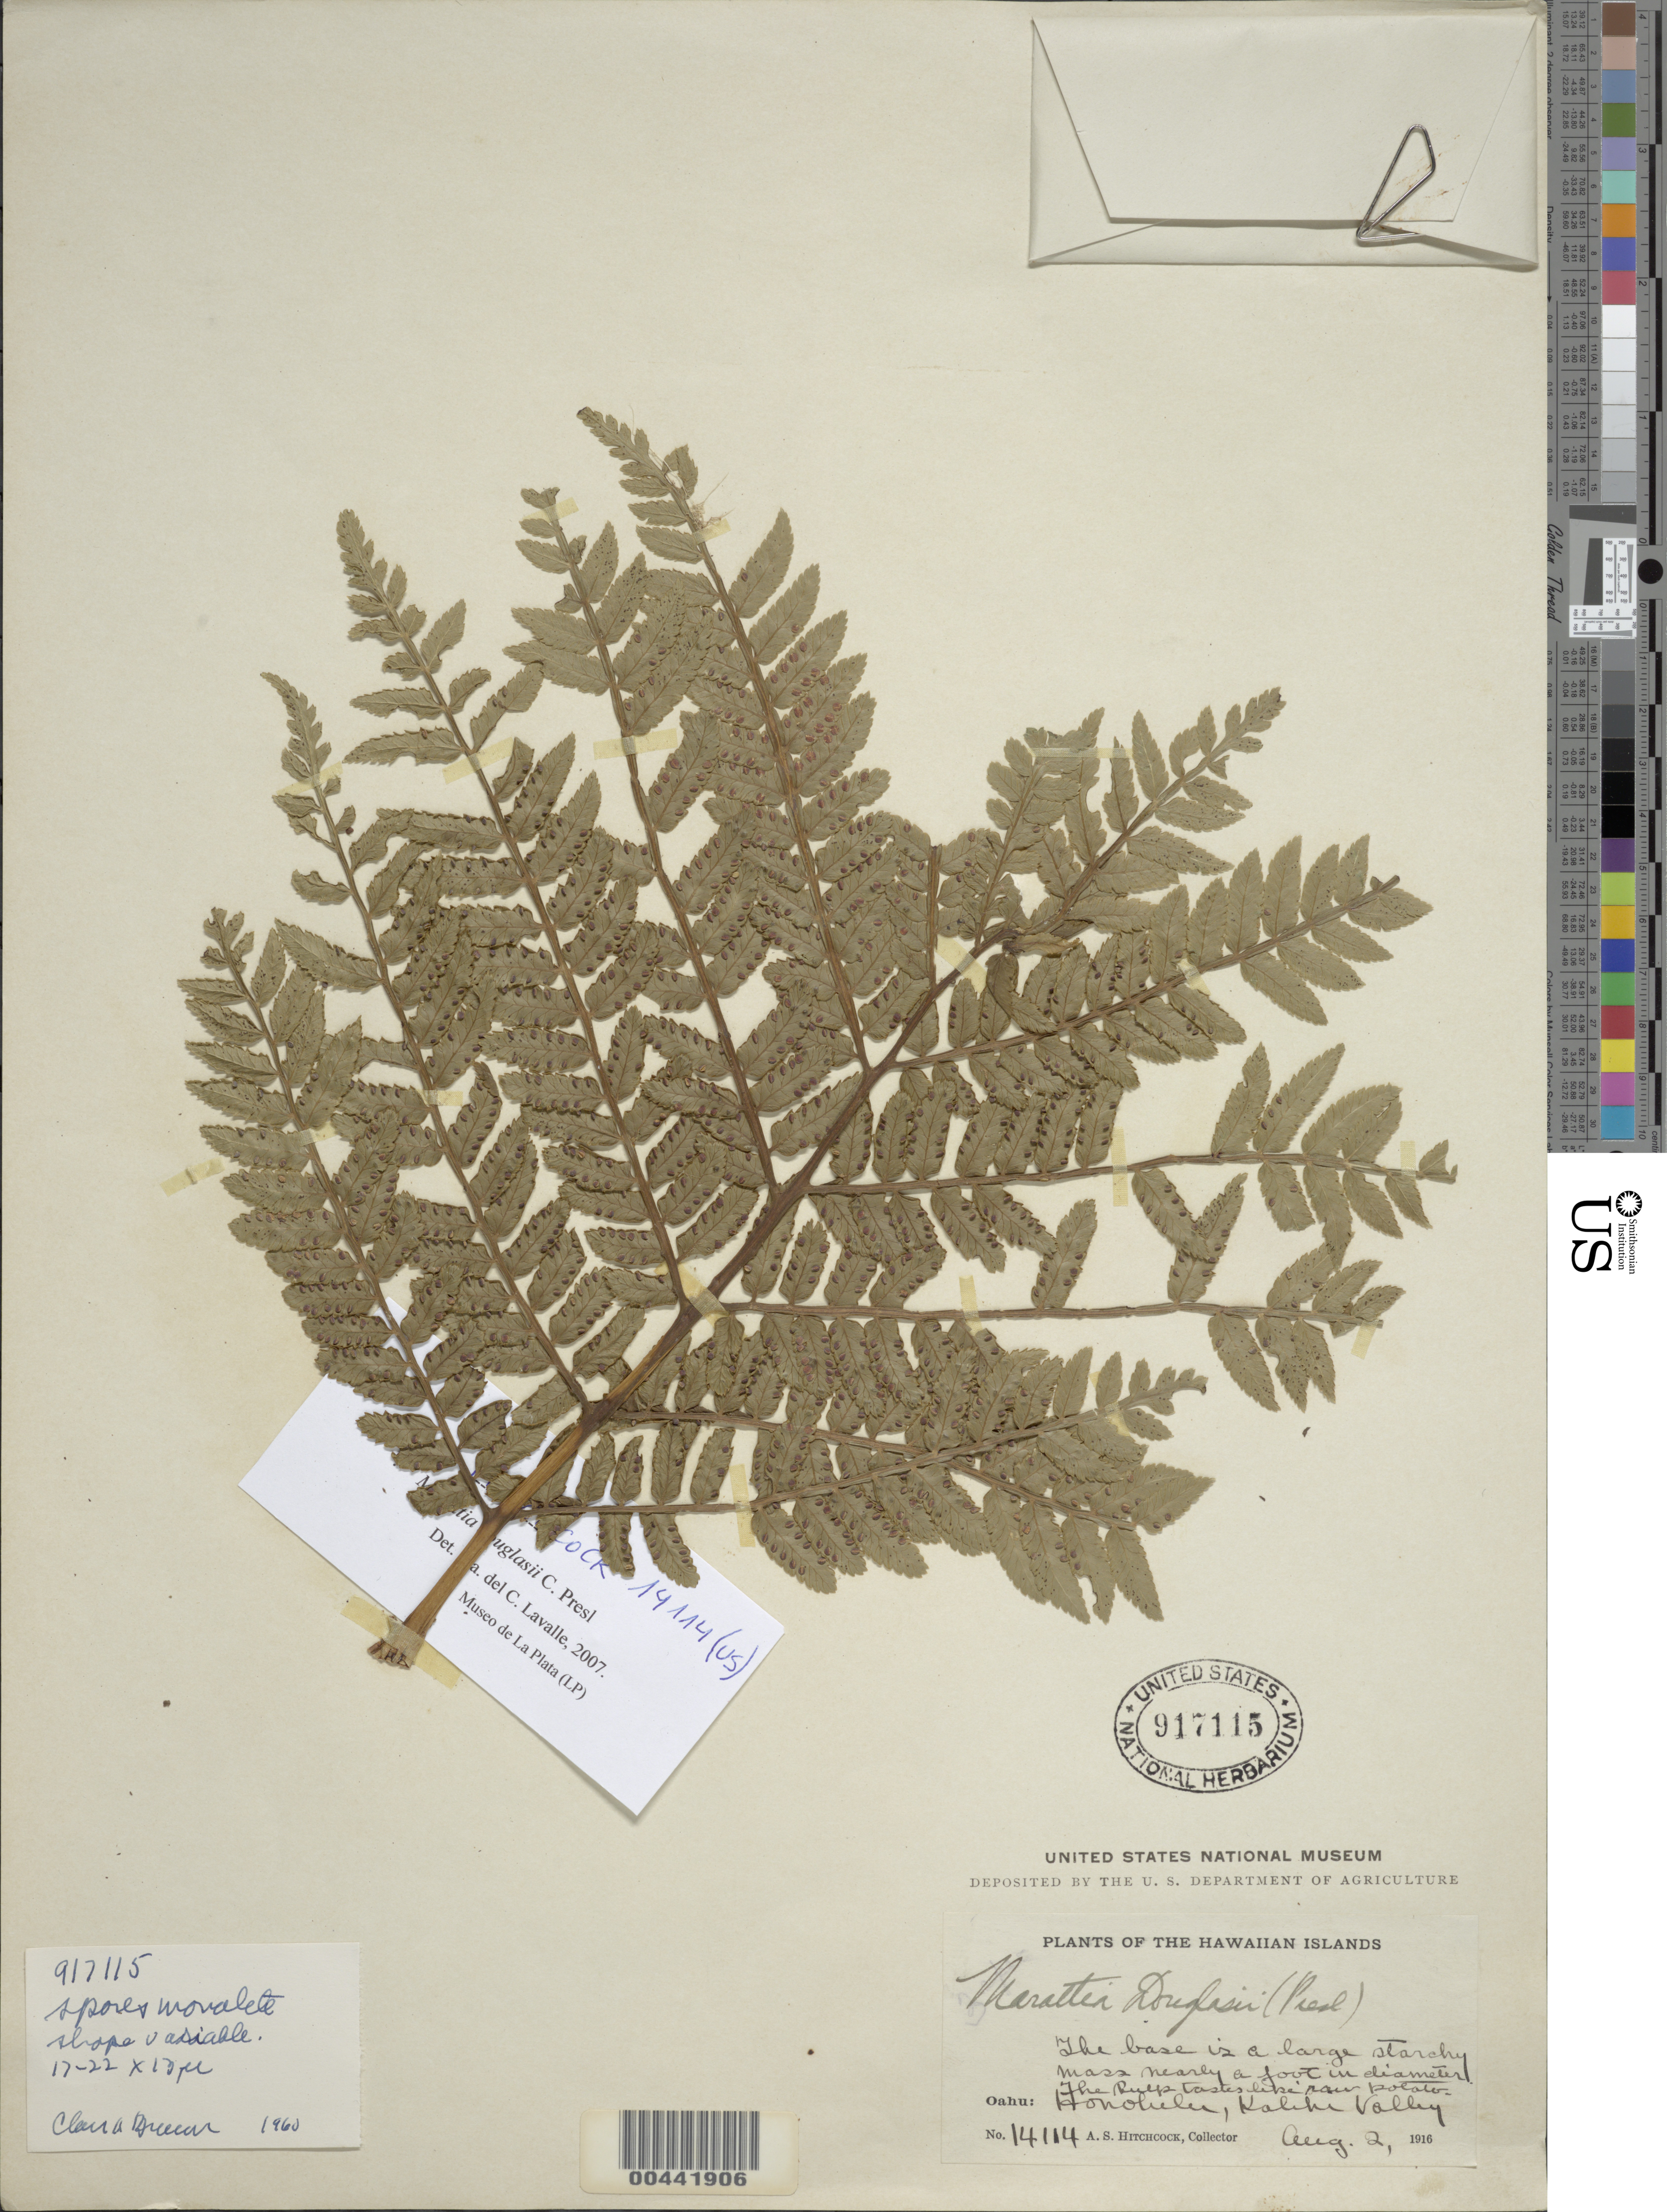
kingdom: Plantae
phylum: Tracheophyta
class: Polypodiopsida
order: Marattiales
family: Marattiaceae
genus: Marattia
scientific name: Marattia douglasii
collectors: A. S. Hitchcock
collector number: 14114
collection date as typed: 2 Aug 1916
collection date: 1916-08-02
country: United States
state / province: Hawaii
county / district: Honolulu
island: Oahu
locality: Honolulu, Kalihi Valley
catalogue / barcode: US 917115